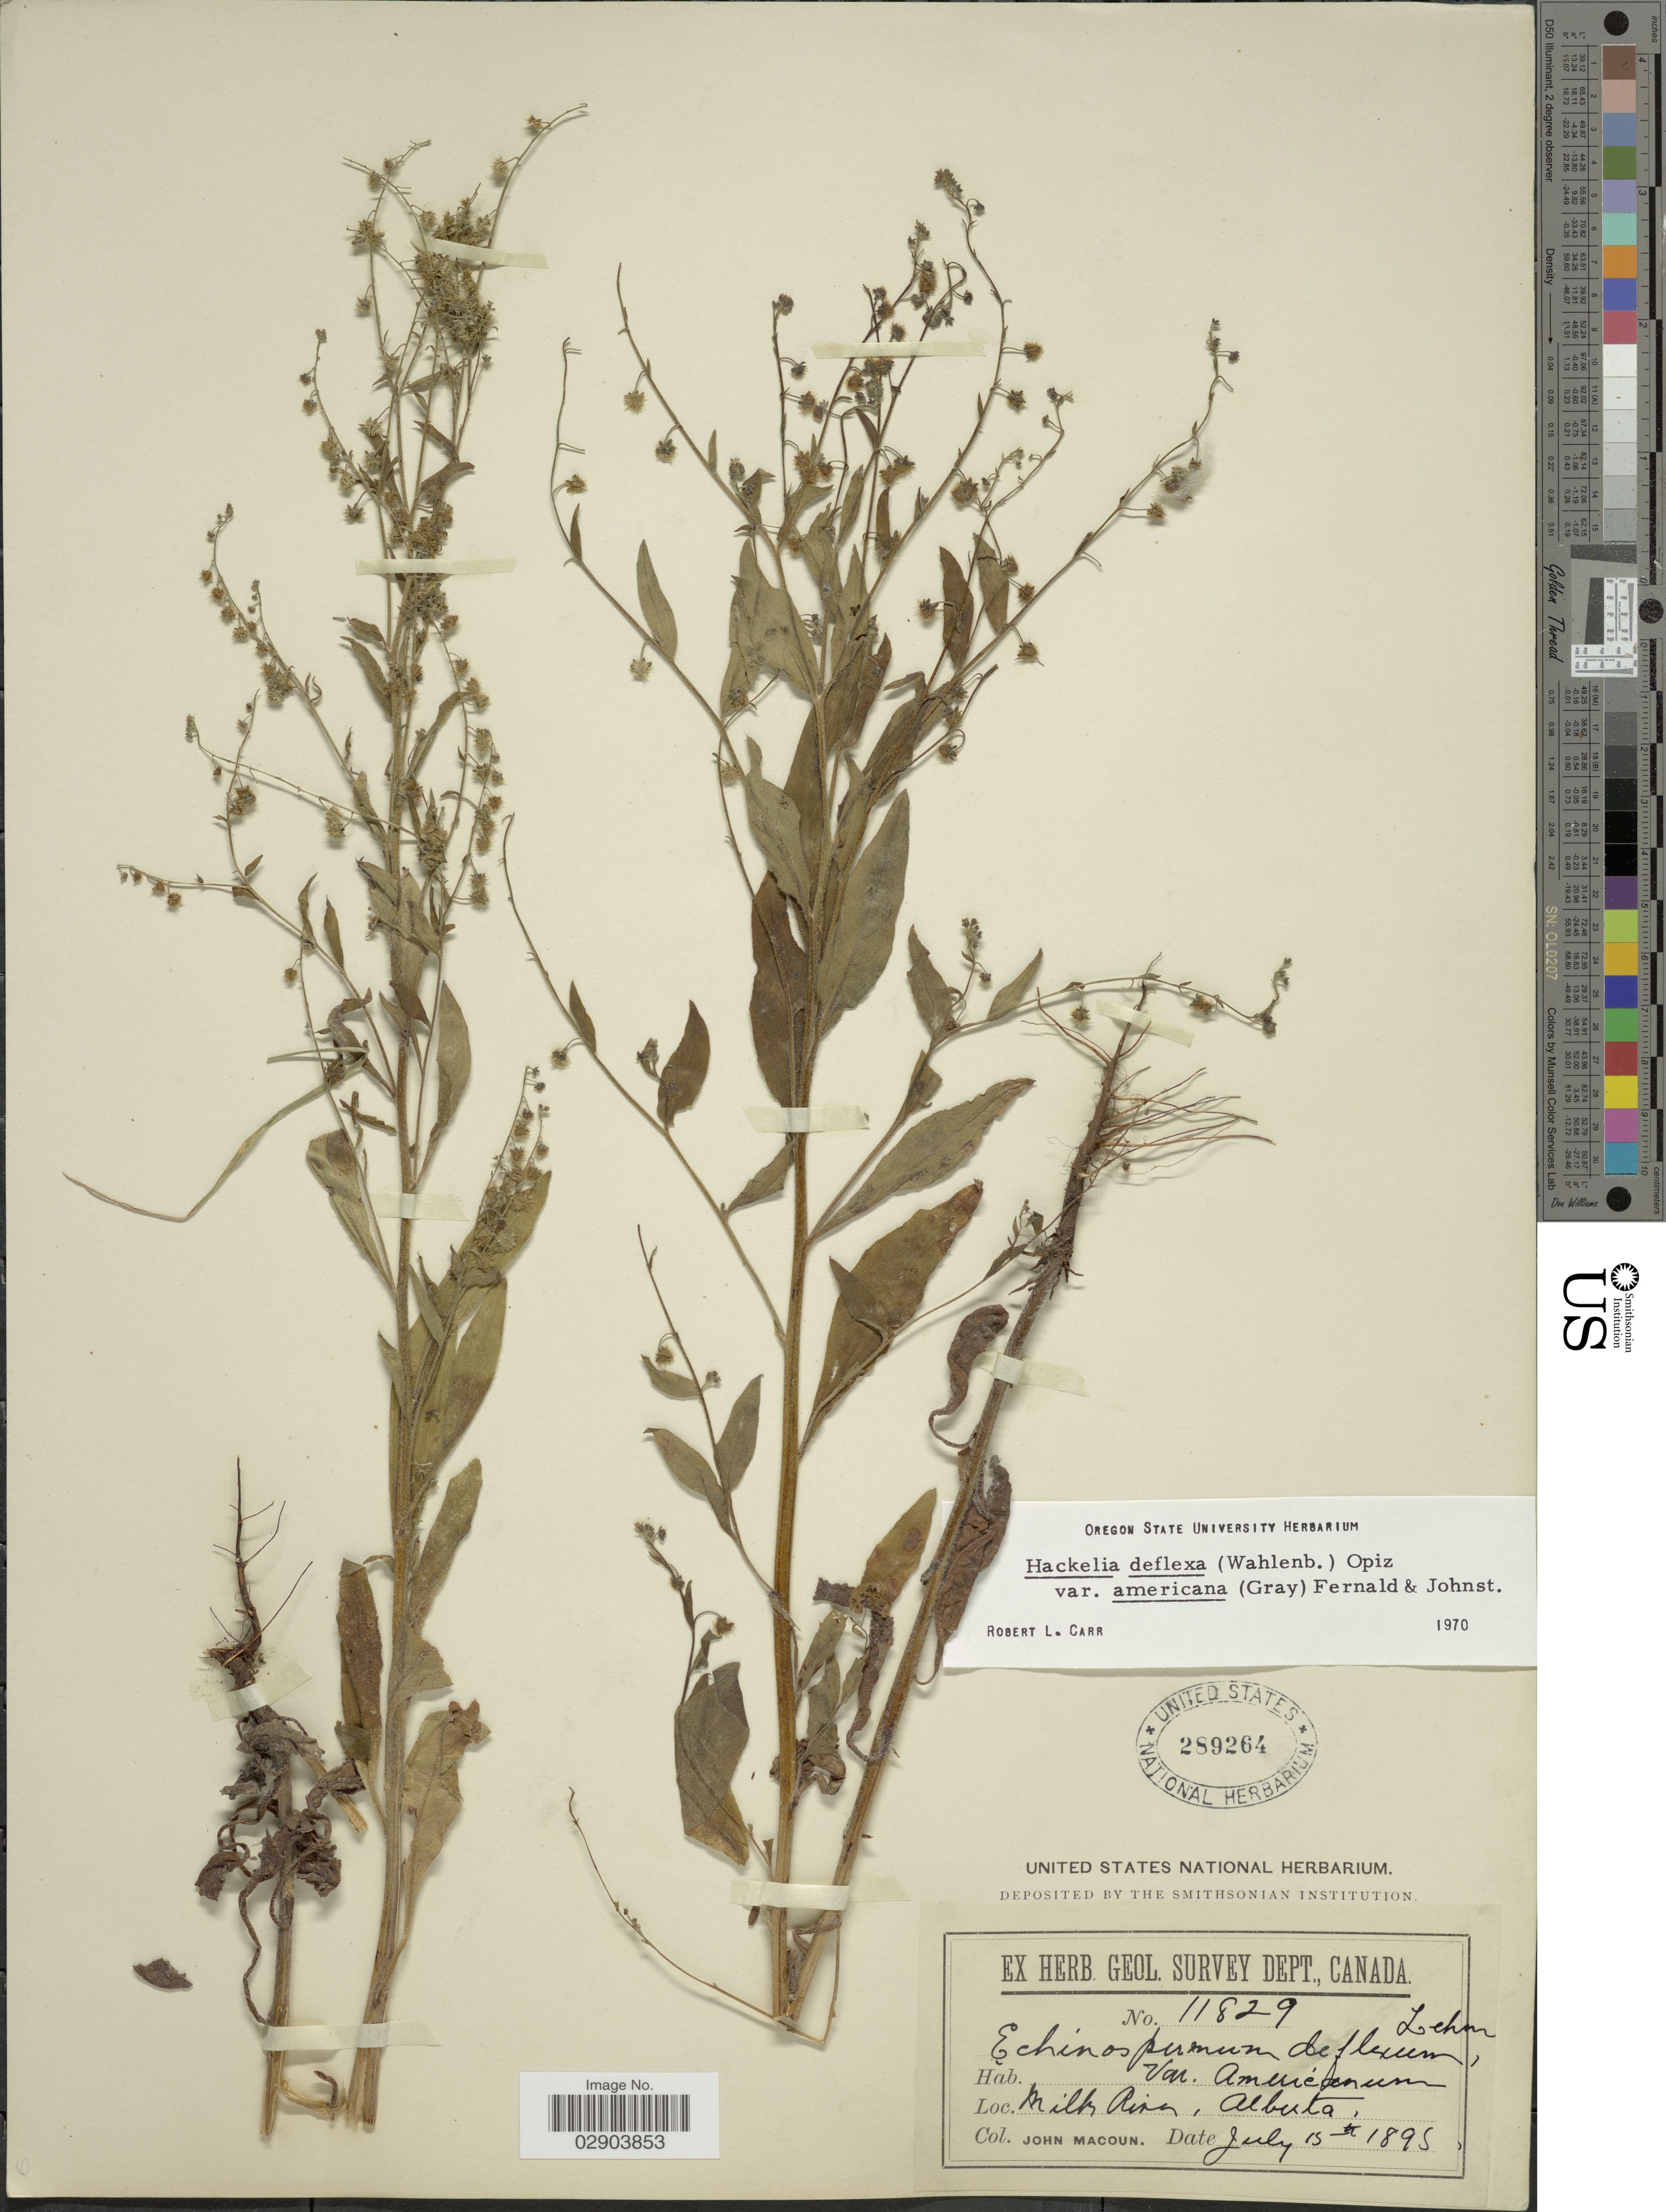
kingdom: Plantae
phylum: Tracheophyta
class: Magnoliopsida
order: Boraginales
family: Boraginaceae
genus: Hackelia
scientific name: Hackelia deflexa var. americana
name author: (A. Gray) Fernald & I.M. Johnst.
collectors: J. Macoun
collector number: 11829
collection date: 1895-07-15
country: Canada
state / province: Alberta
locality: Milk River, Alberta.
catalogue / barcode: US 289264